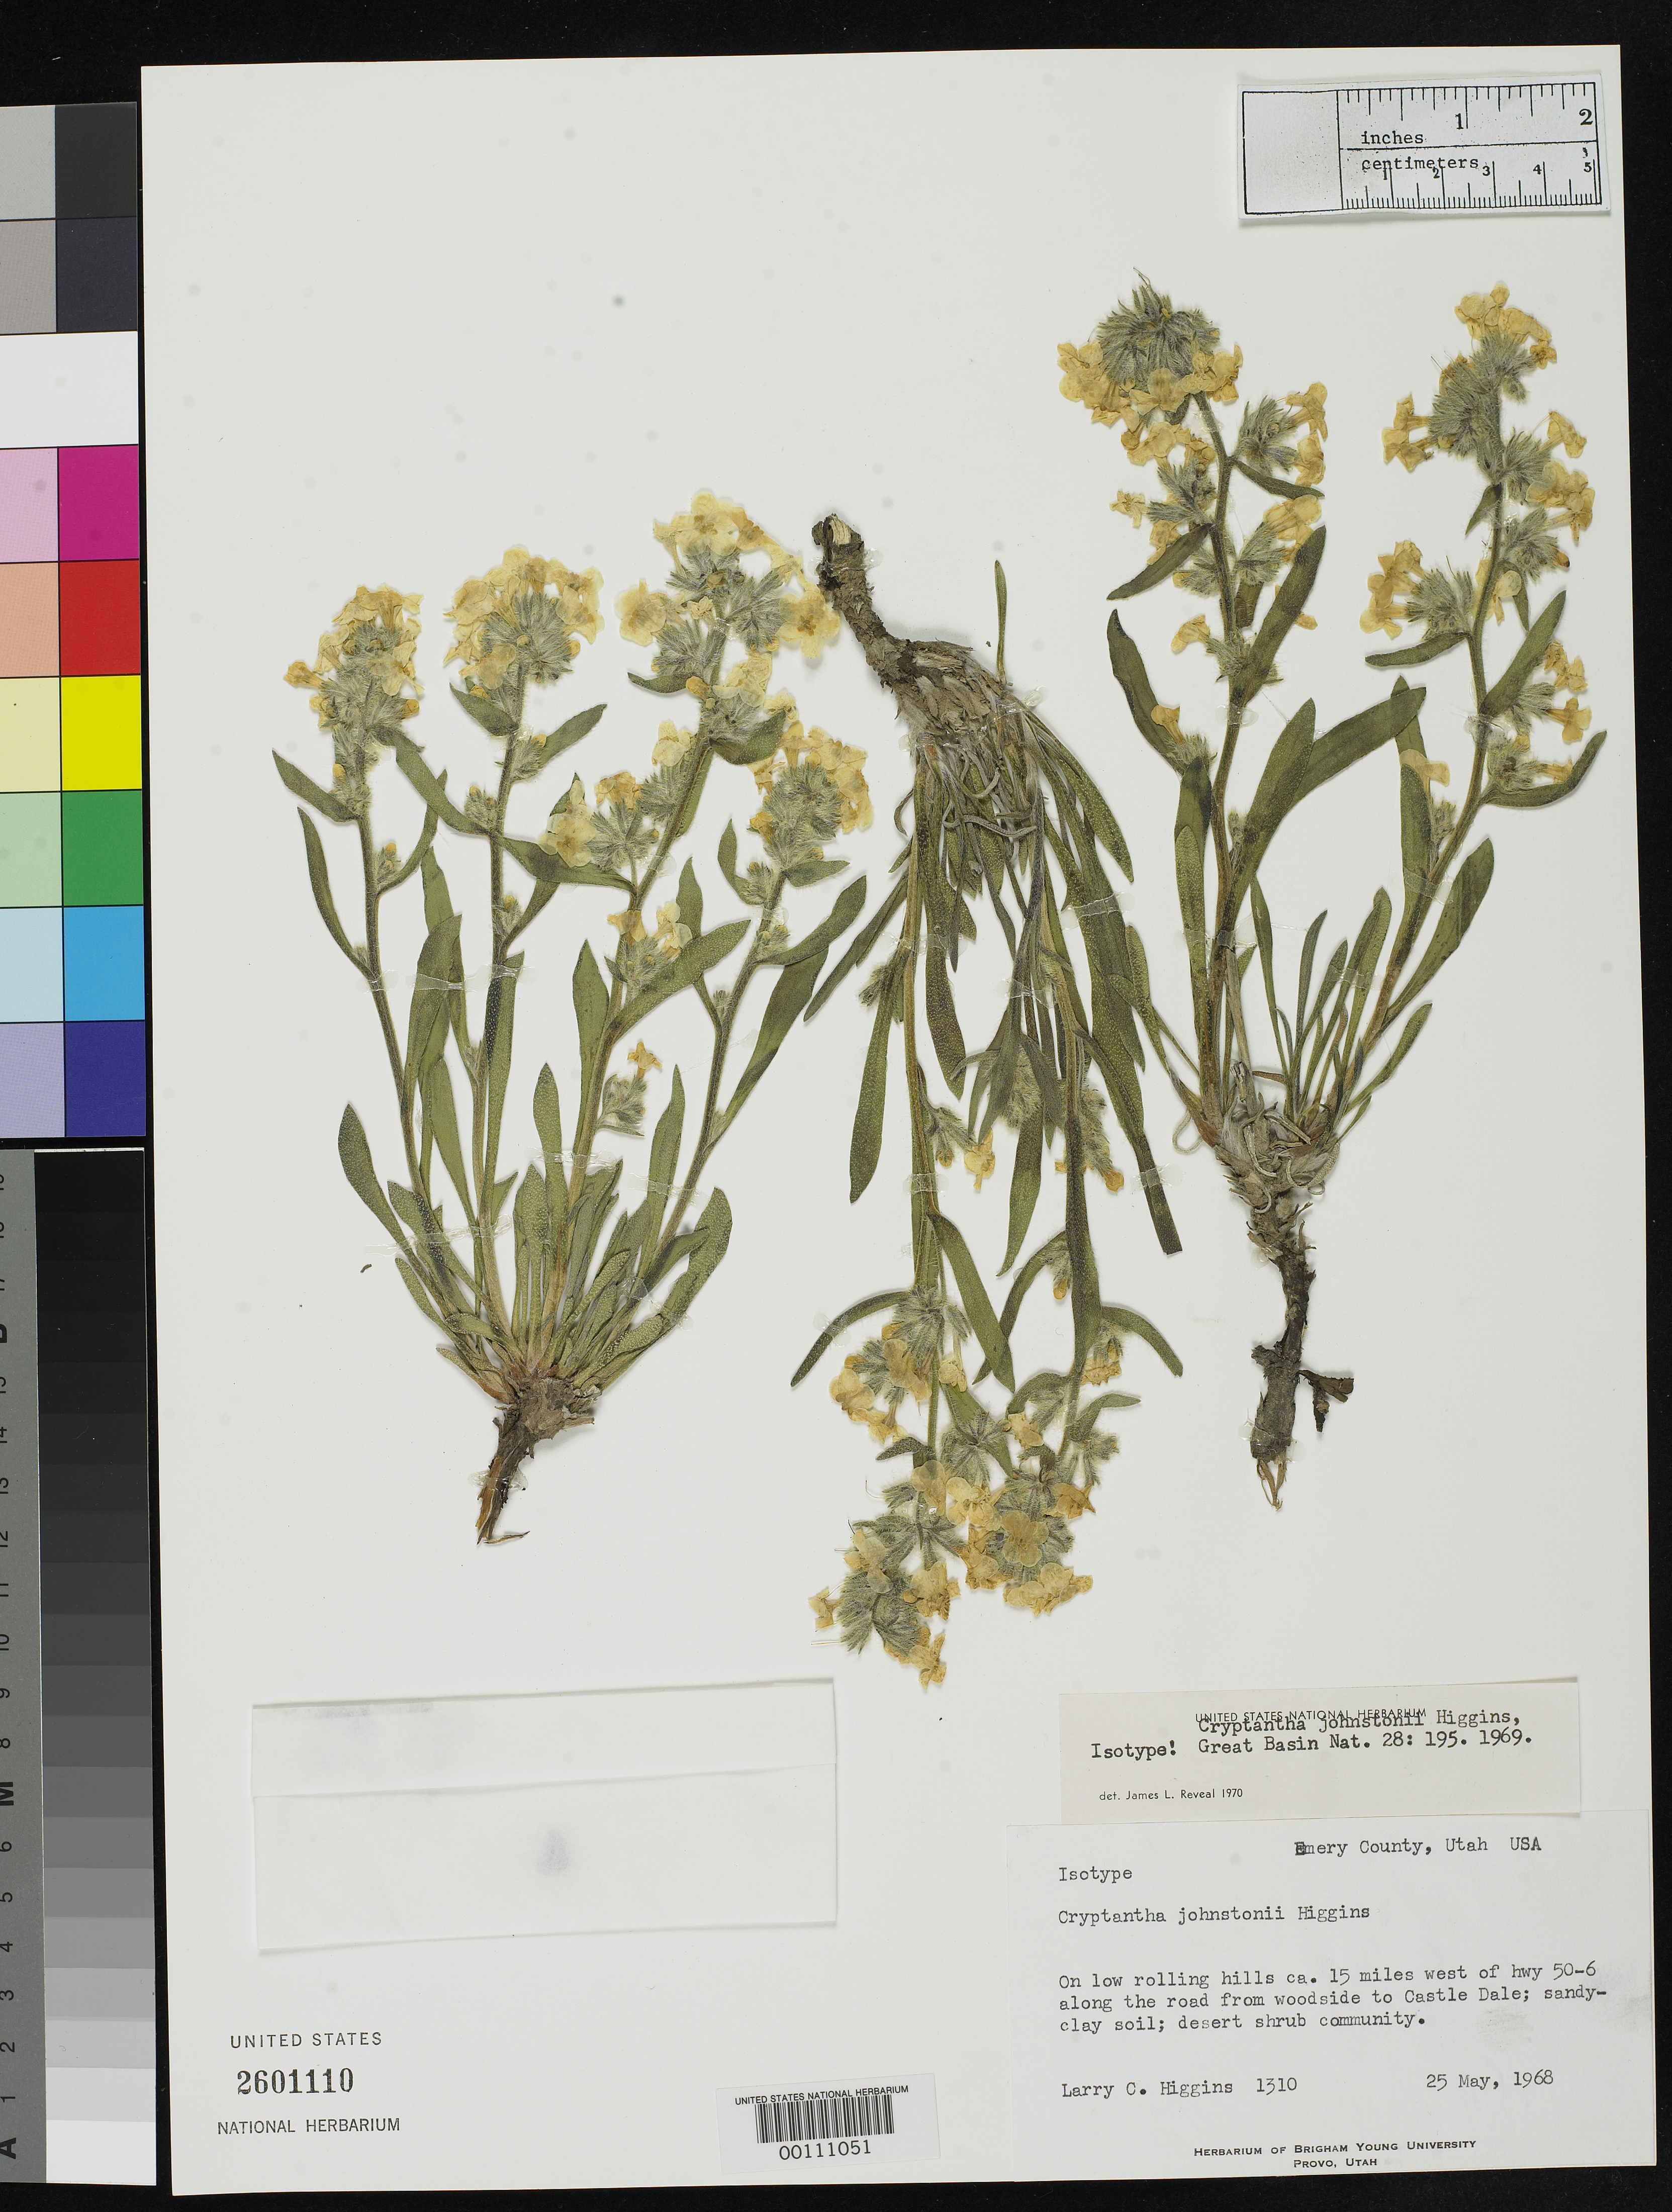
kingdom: Plantae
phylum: Tracheophyta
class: Magnoliopsida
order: Boraginales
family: Boraginaceae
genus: Cryptantha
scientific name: Cryptantha johnstonii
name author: L.C. Higgins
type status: Isotype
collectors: L. Higgins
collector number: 1310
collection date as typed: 25 May 1968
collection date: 1968-05-25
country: United States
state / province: Utah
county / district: Emery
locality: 15 miles W of Highway 50-6 along road from Woodside to Castle Dale.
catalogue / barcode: US 2601110